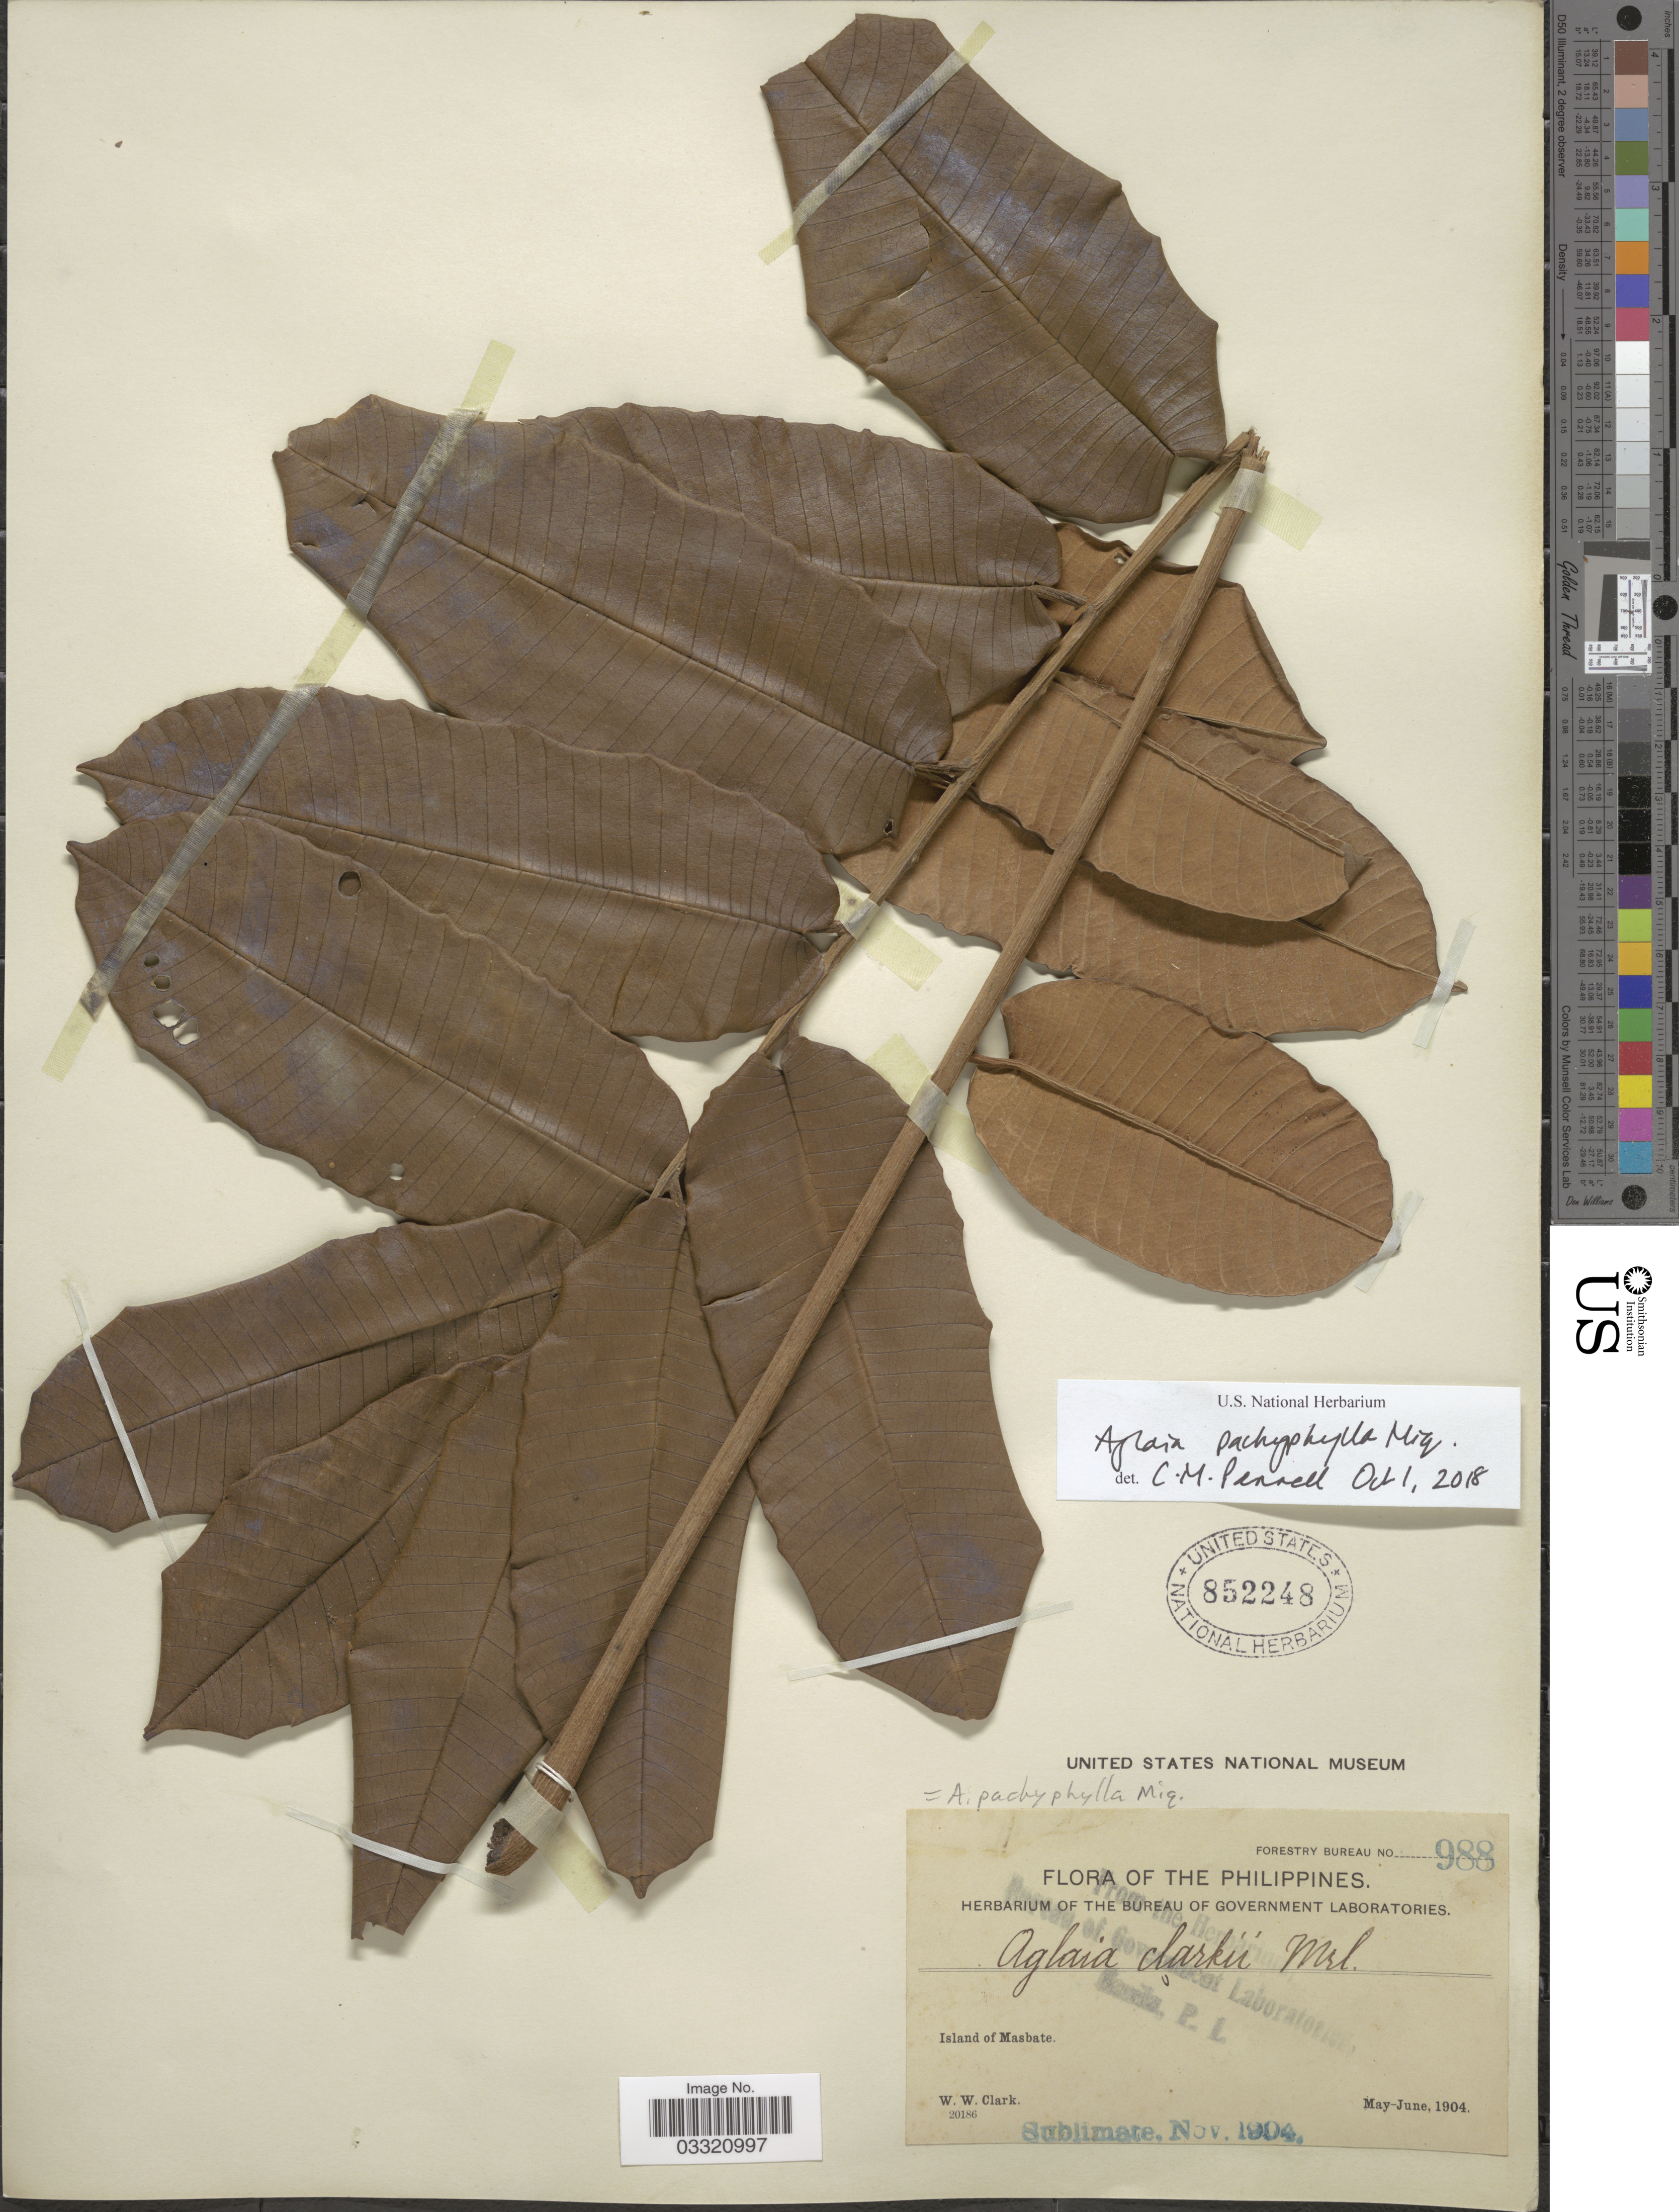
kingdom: Plantae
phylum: Tracheophyta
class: Magnoliopsida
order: Sapindales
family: Meliaceae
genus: Aglaia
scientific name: Aglaia pachyphylla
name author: Miq.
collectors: W. W. Clark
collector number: Forestry Bureau 988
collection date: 1904-05/1904-06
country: Philippines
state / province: Bicol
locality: Island of Masbate.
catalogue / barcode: US 852248